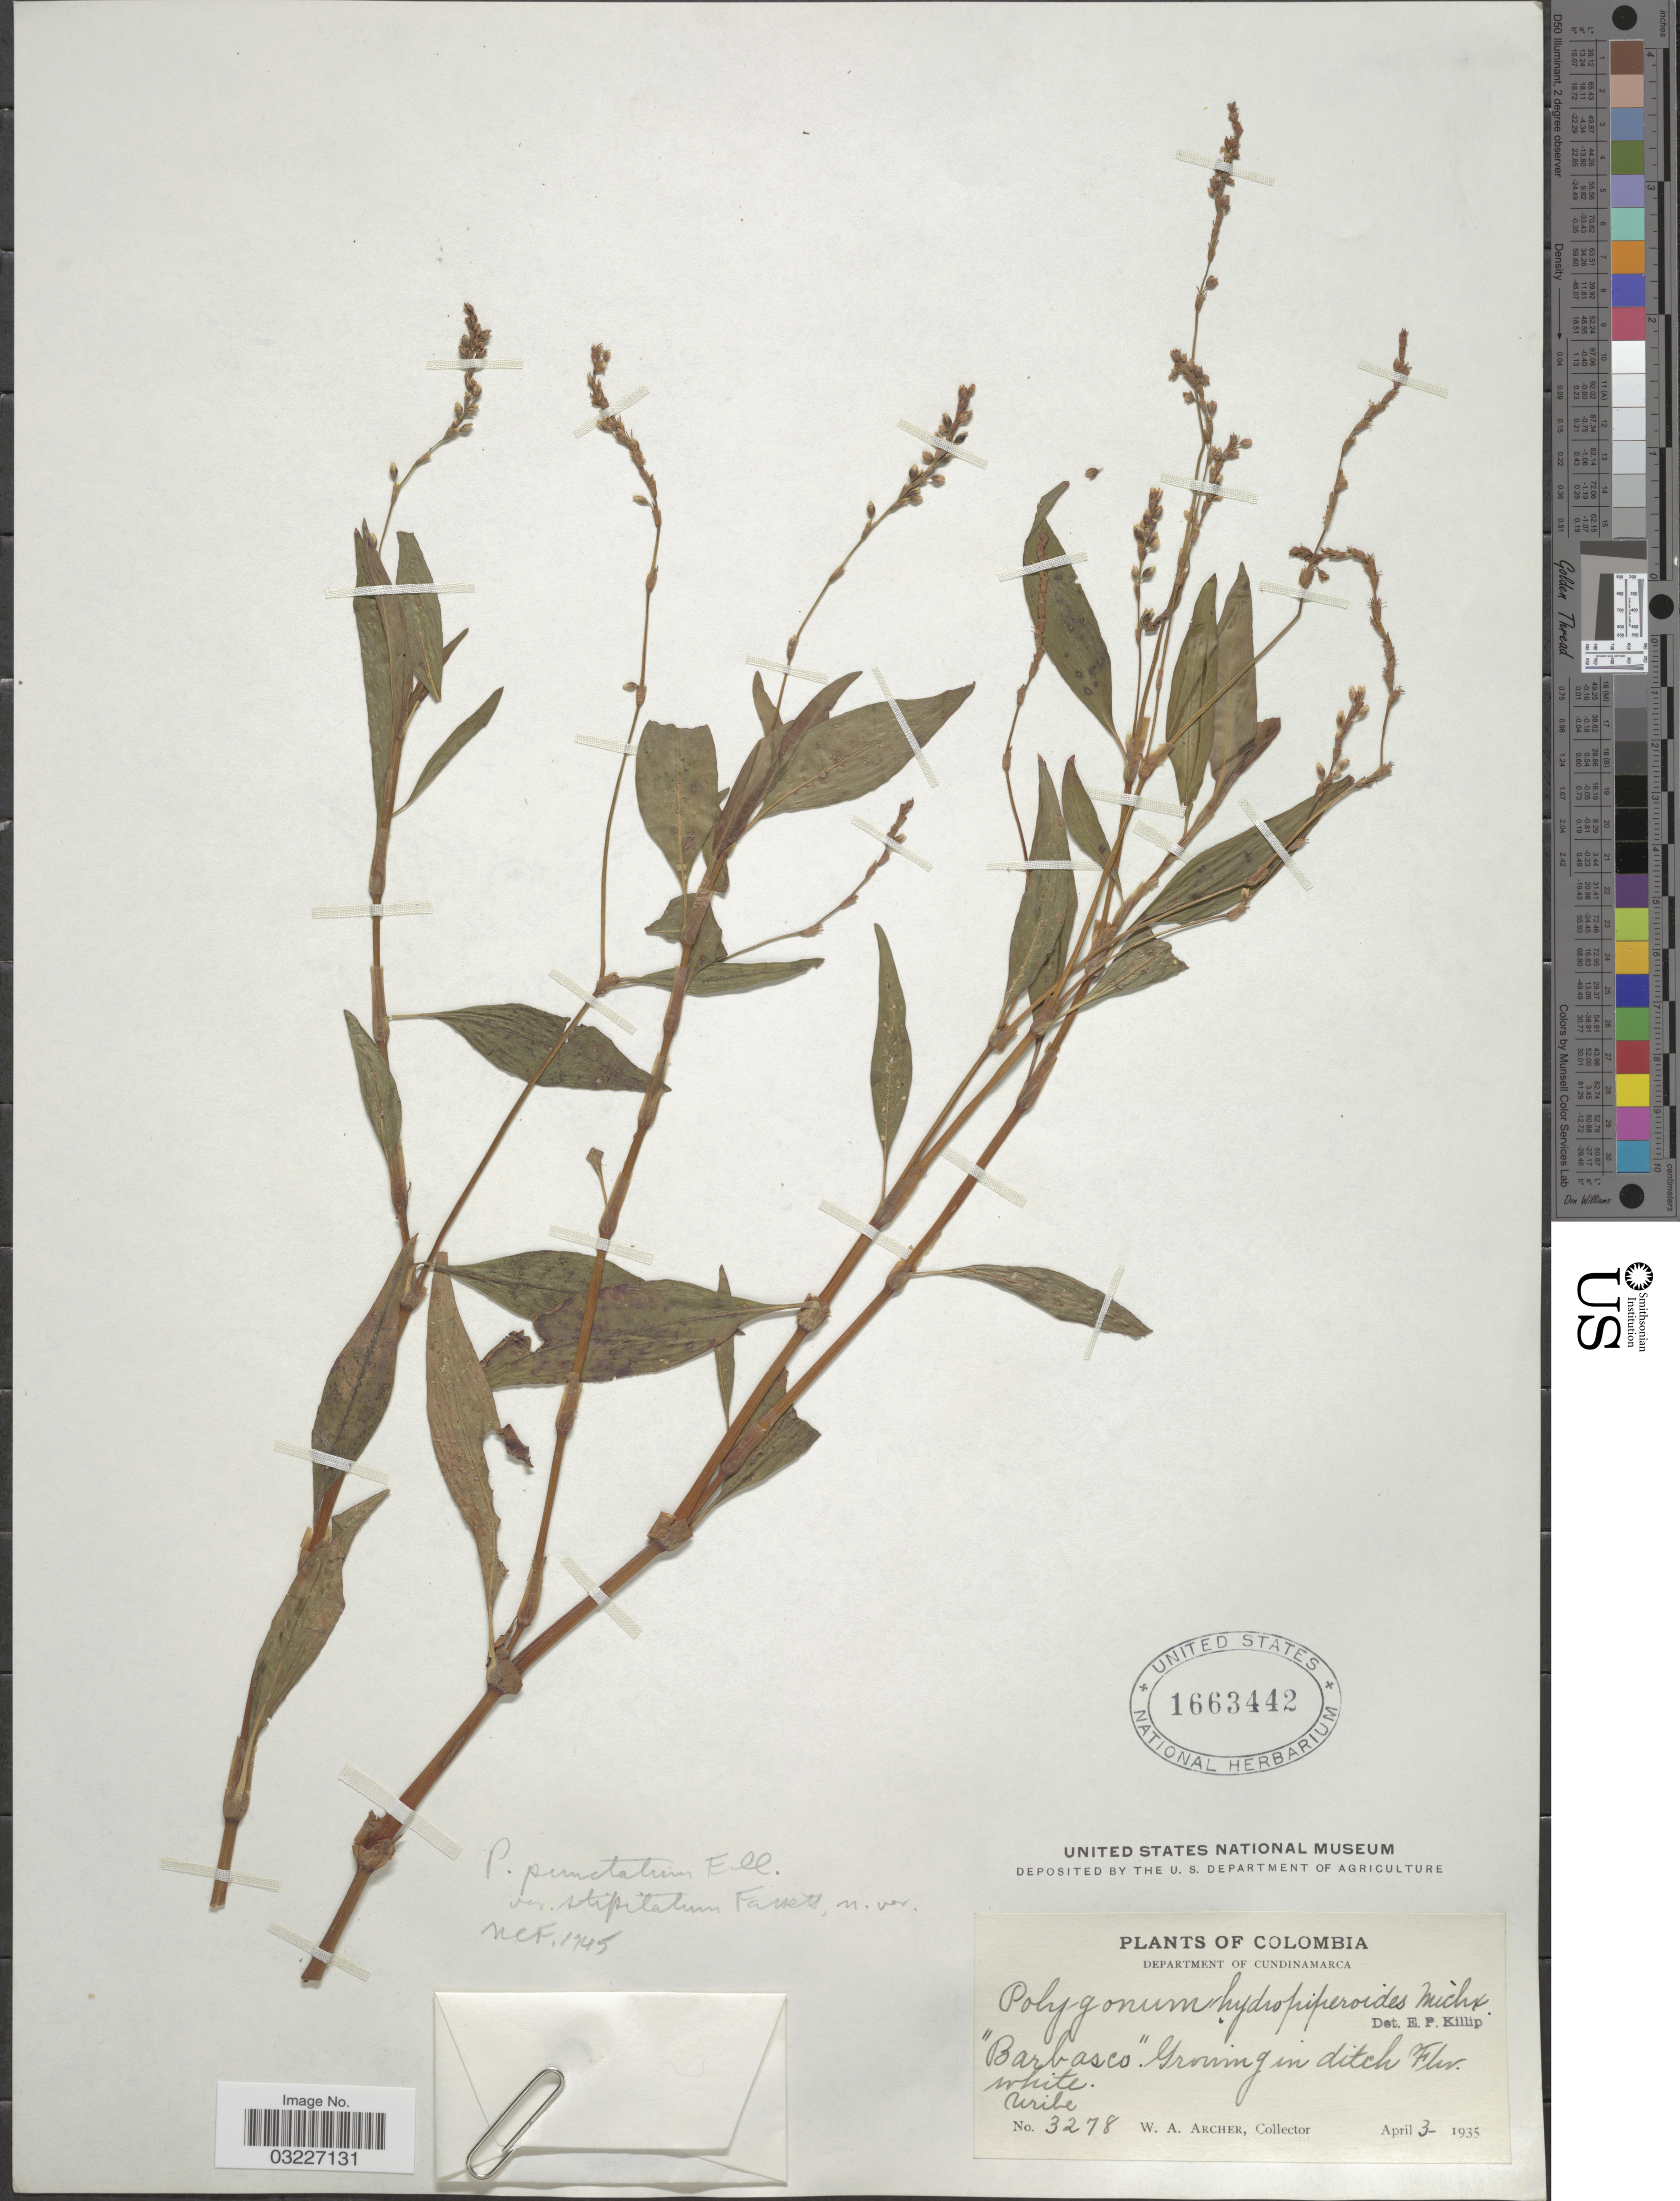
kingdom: Plantae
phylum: Tracheophyta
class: Magnoliopsida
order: Caryophyllales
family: Polygonaceae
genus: Persicaria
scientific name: Persicaria punctata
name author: (Elliott) Small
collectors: W. Archer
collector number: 3278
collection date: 1935-04-03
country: Colombia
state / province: Cundinamarca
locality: Department of Cundinamarca. Uribe.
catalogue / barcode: US 1663442